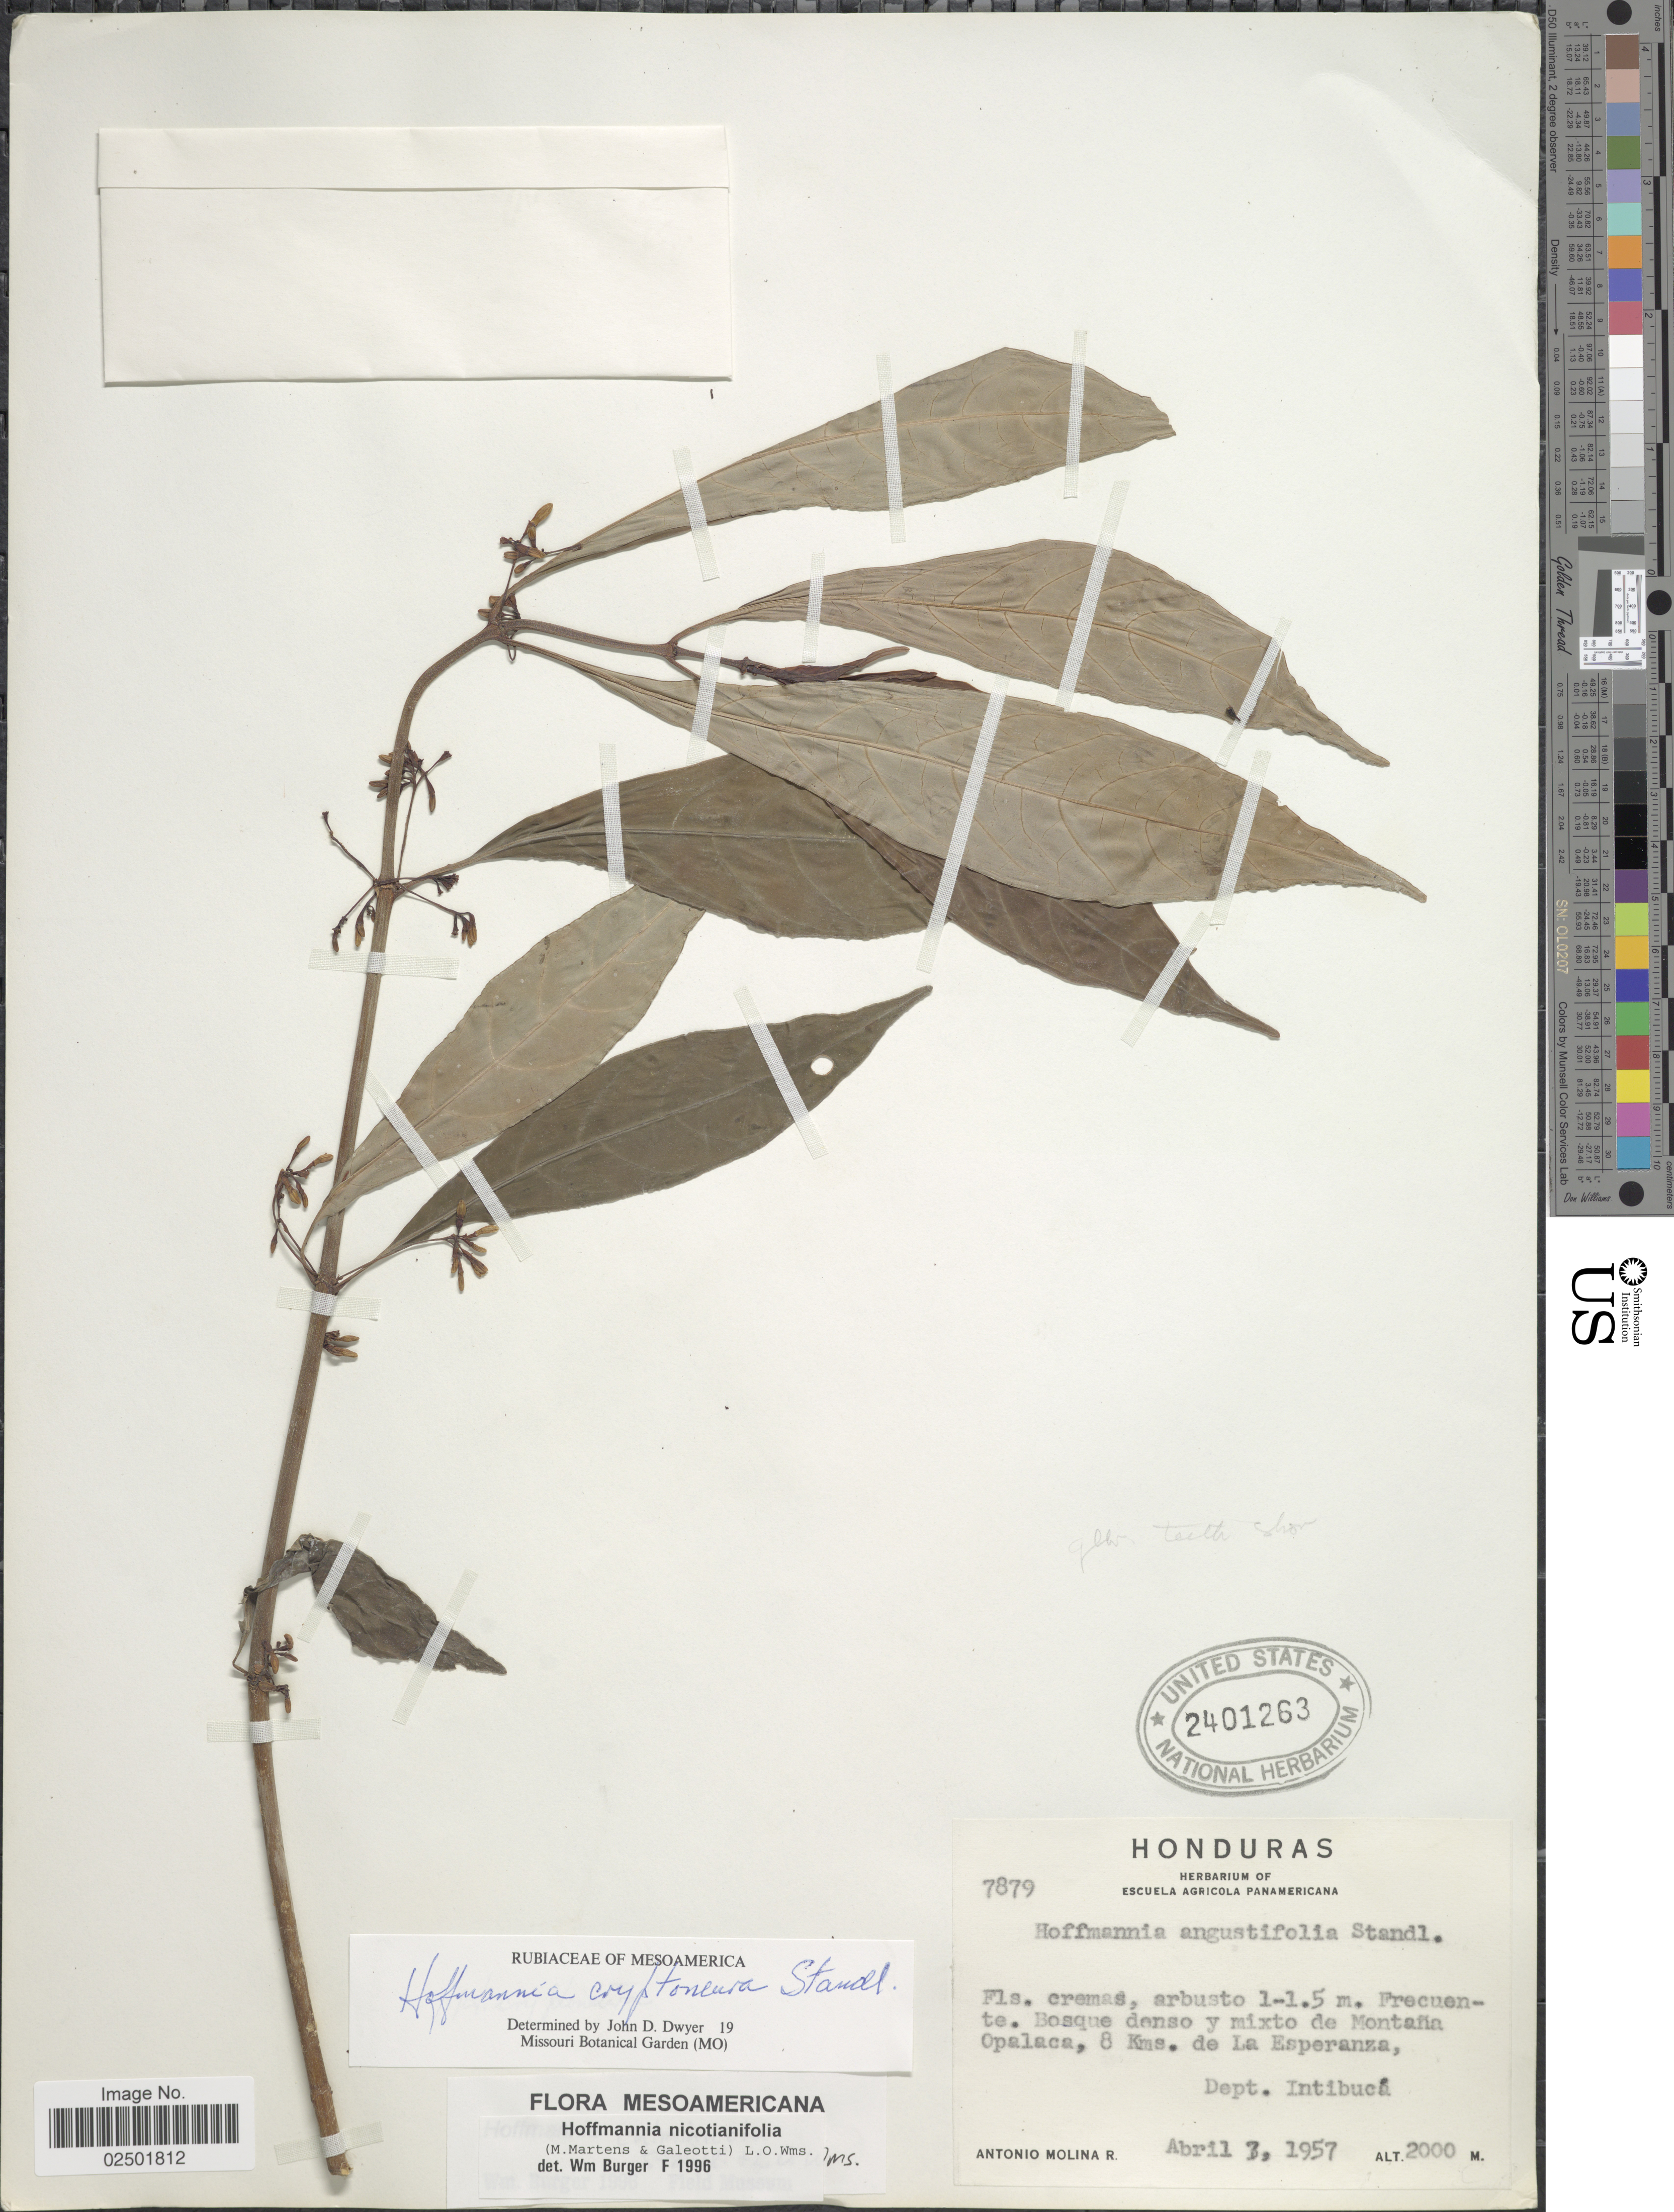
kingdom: Plantae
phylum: Tracheophyta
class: Magnoliopsida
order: Gentianales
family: Rubiaceae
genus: Hoffmannia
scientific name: Hoffmannia nicotianifolia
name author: (M. Martens & Galeoti) L.O. Williams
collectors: A. Molina R.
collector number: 7879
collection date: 1957-04-07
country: Honduras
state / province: Intibuca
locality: Bosque denso y mixto de Montaña Opalaca, 8 Kms de La Esperanza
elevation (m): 2000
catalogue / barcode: US 2401263